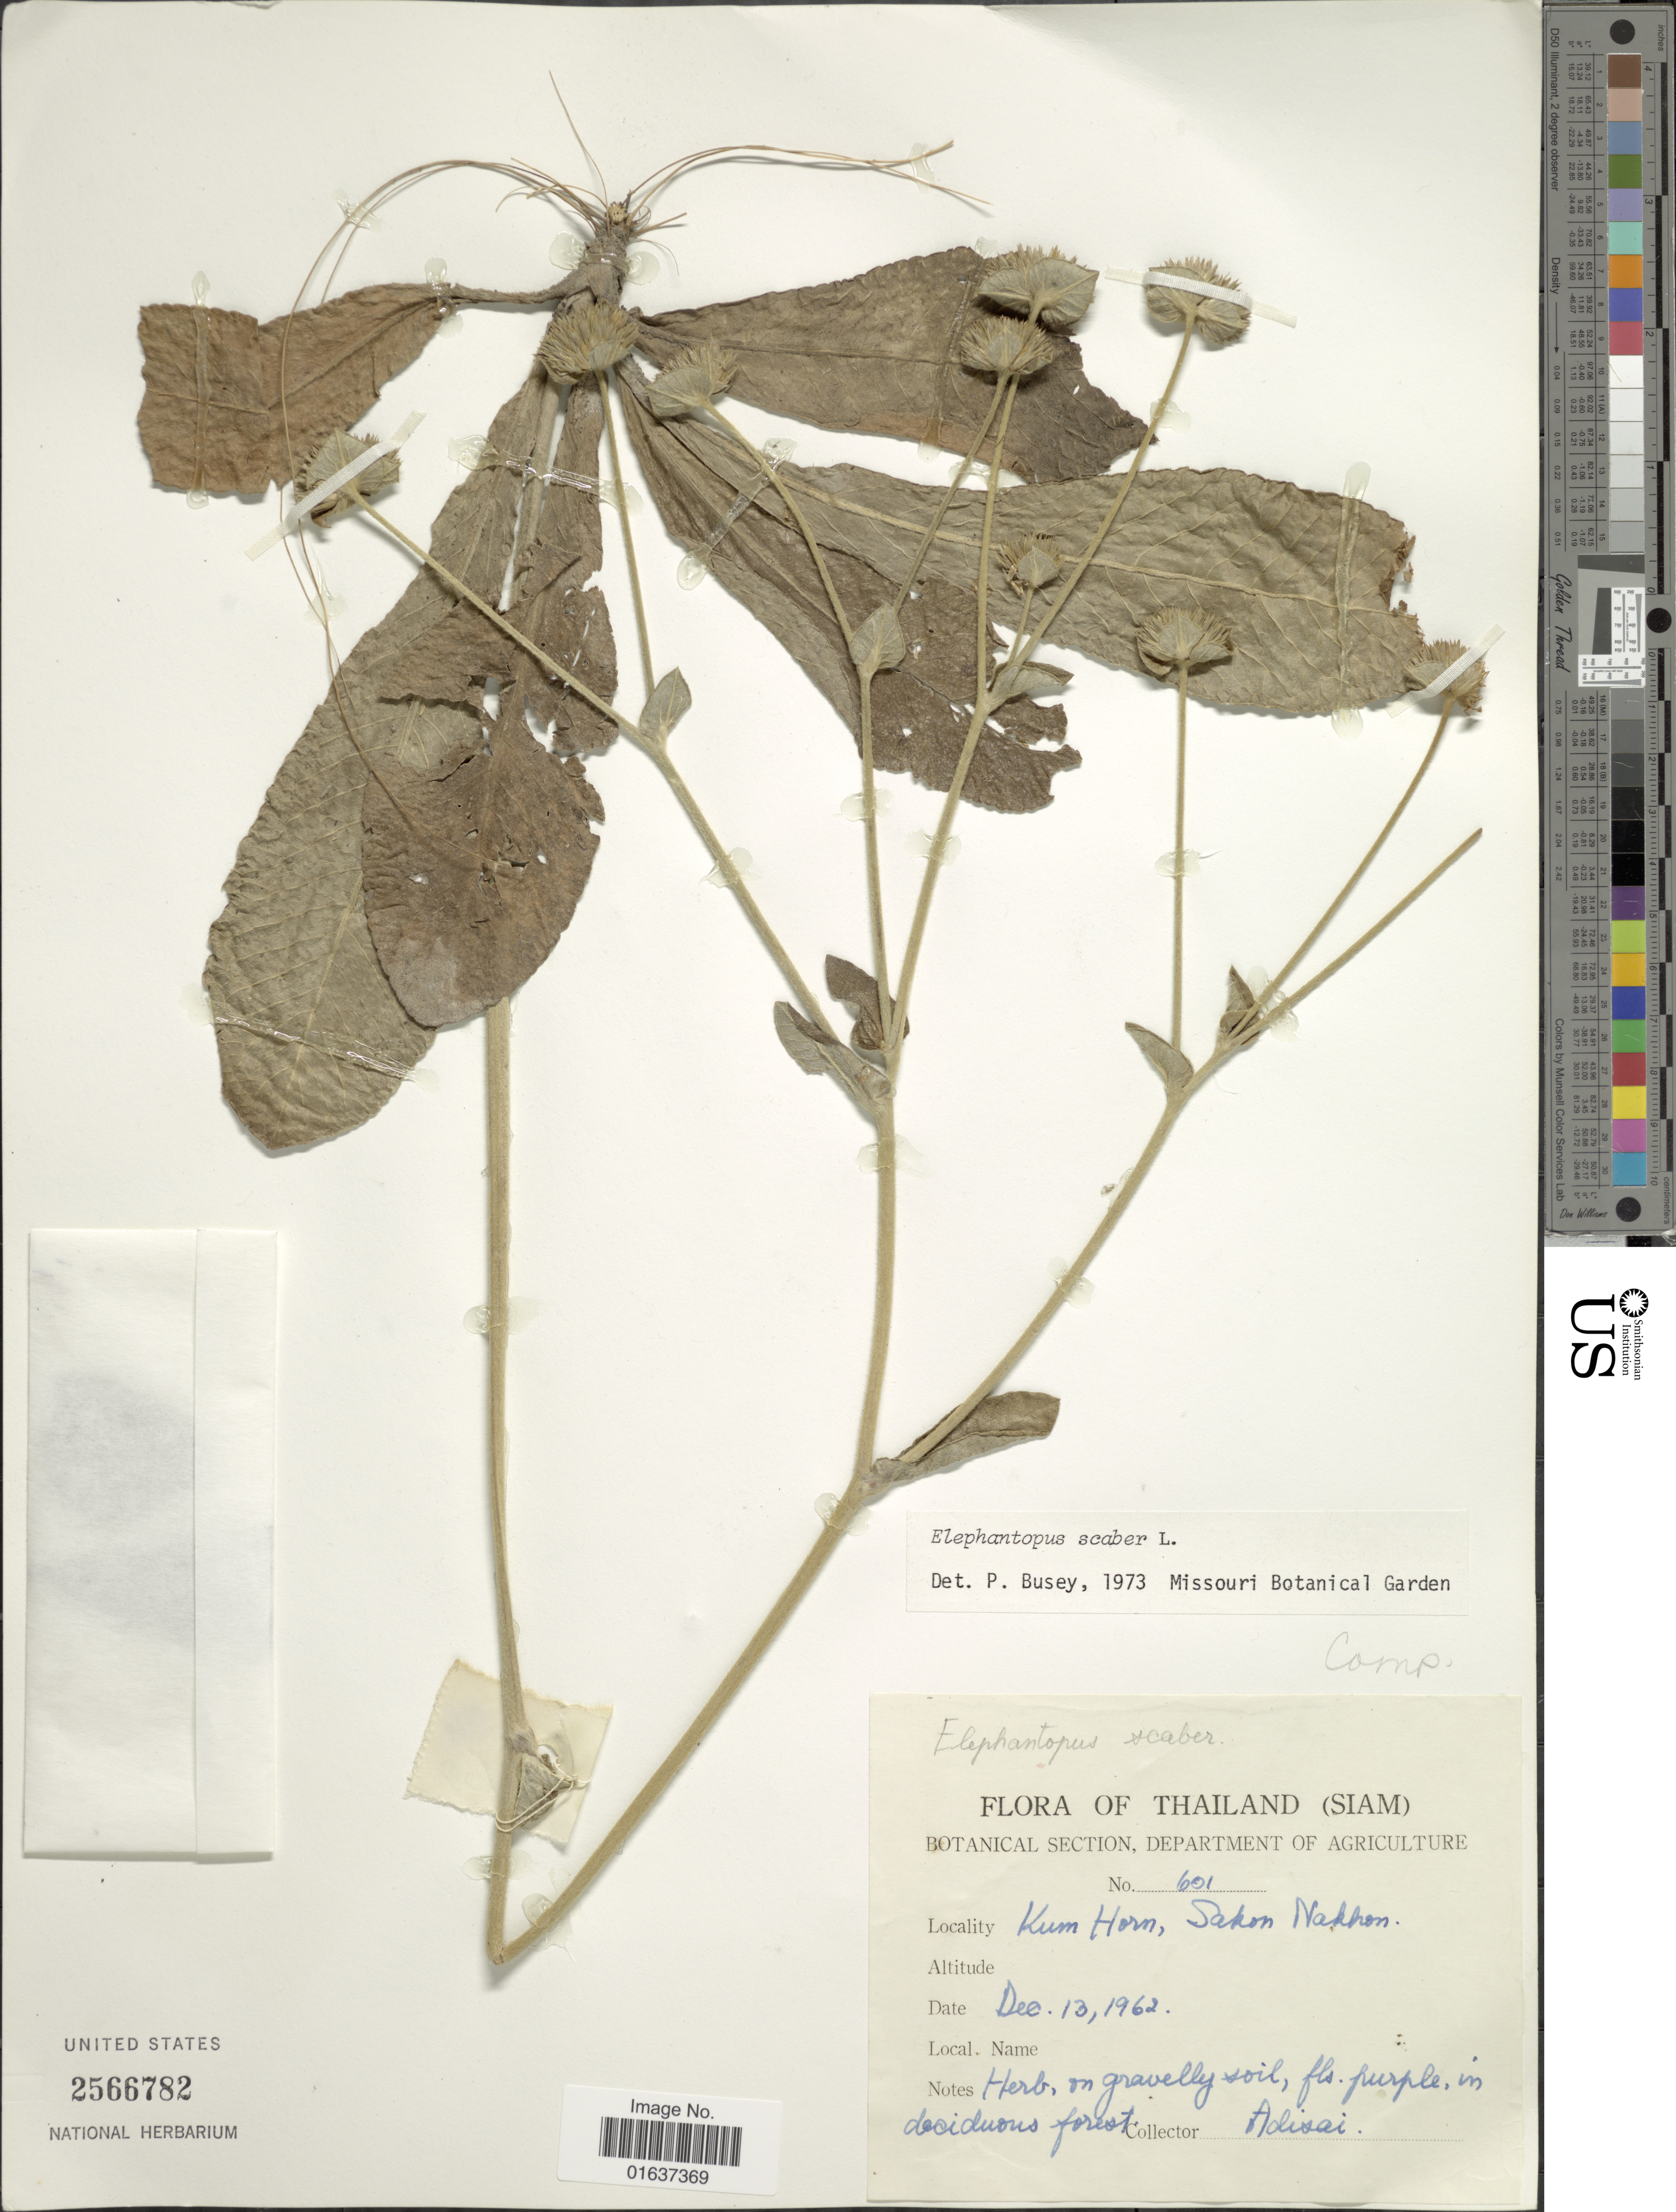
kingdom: Plantae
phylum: Tracheophyta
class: Magnoliopsida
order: Asterales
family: Asteraceae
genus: Elephantopus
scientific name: Elephantopus scaber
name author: L.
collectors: Adisai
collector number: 601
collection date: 1962-12-13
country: Thailand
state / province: Sakon Nakhon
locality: Thailand (Siam), Kum Horn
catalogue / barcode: US 2566782